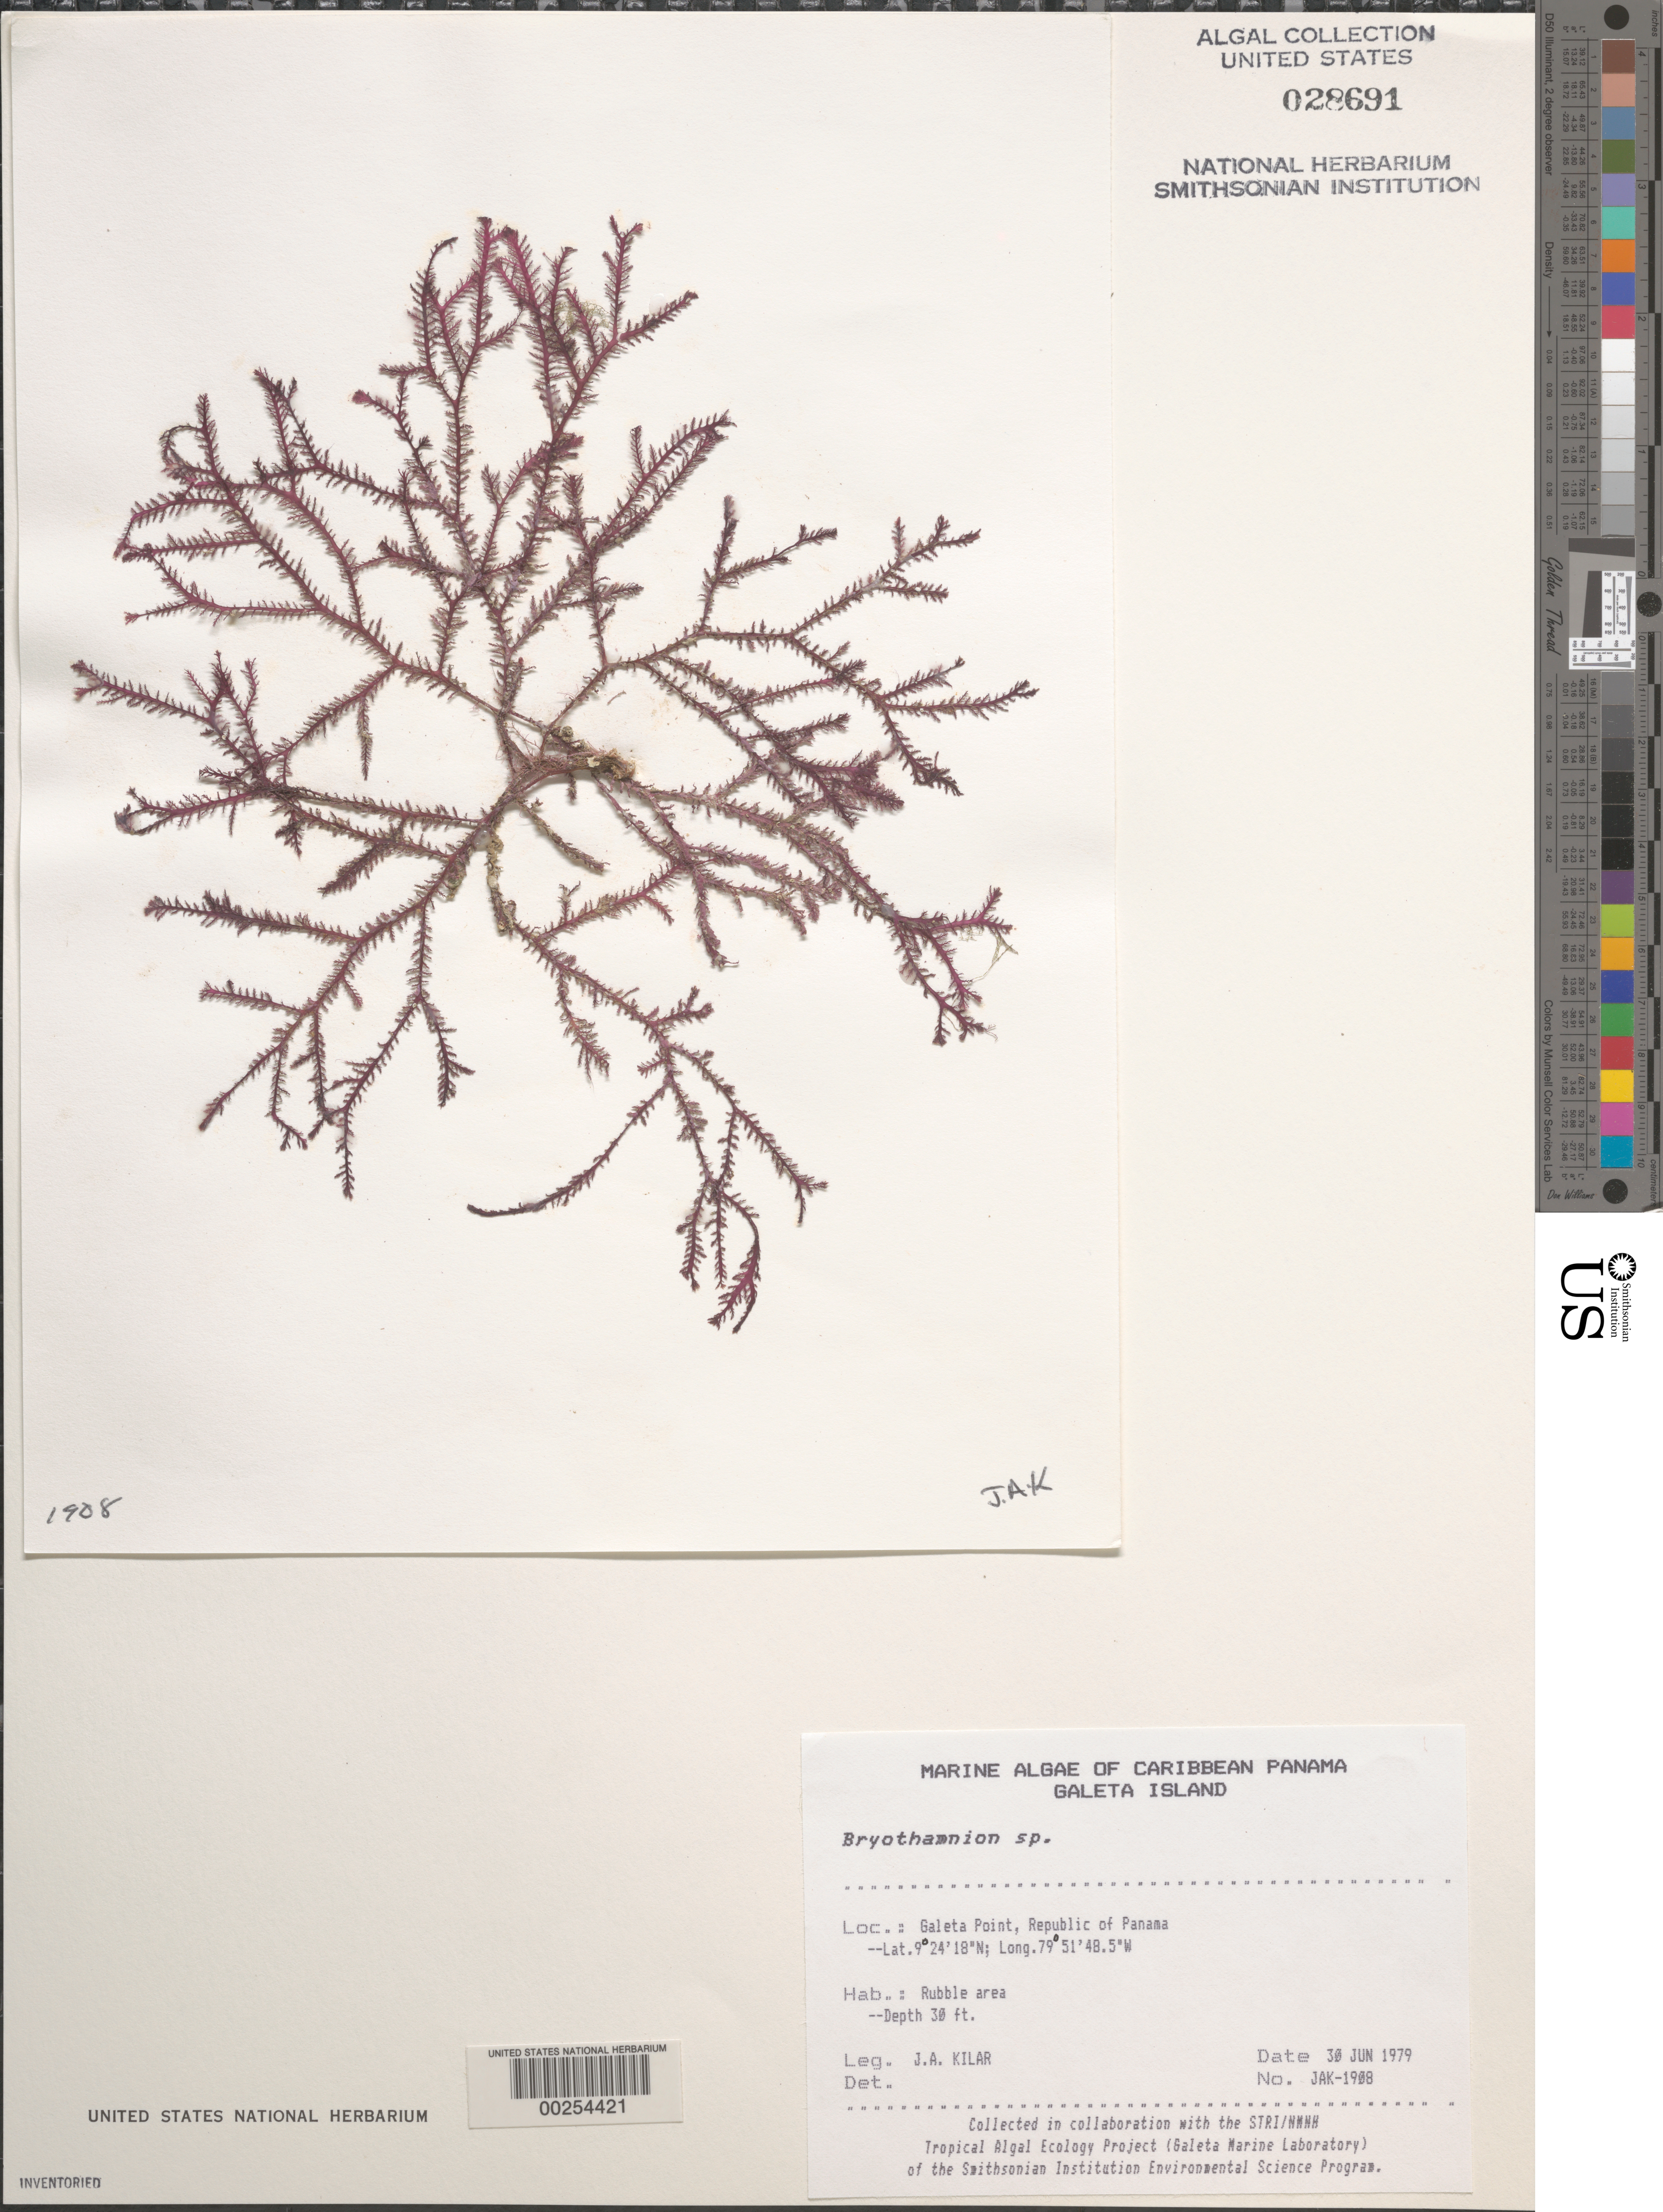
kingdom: Plantae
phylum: Rhodophyta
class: Florideophyceae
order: Ceramiales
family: Rhodomelaceae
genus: Bryothamnion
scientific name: Bryothamnion sp.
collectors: J. A. Kilar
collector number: JAK-1908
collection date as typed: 30 Jun 1979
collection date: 1979-06-30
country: Panama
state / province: Colón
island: Galeta Island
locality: Galeta Point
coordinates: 9 24' 18" N, 79 51' 48.5" W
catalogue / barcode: US 28691